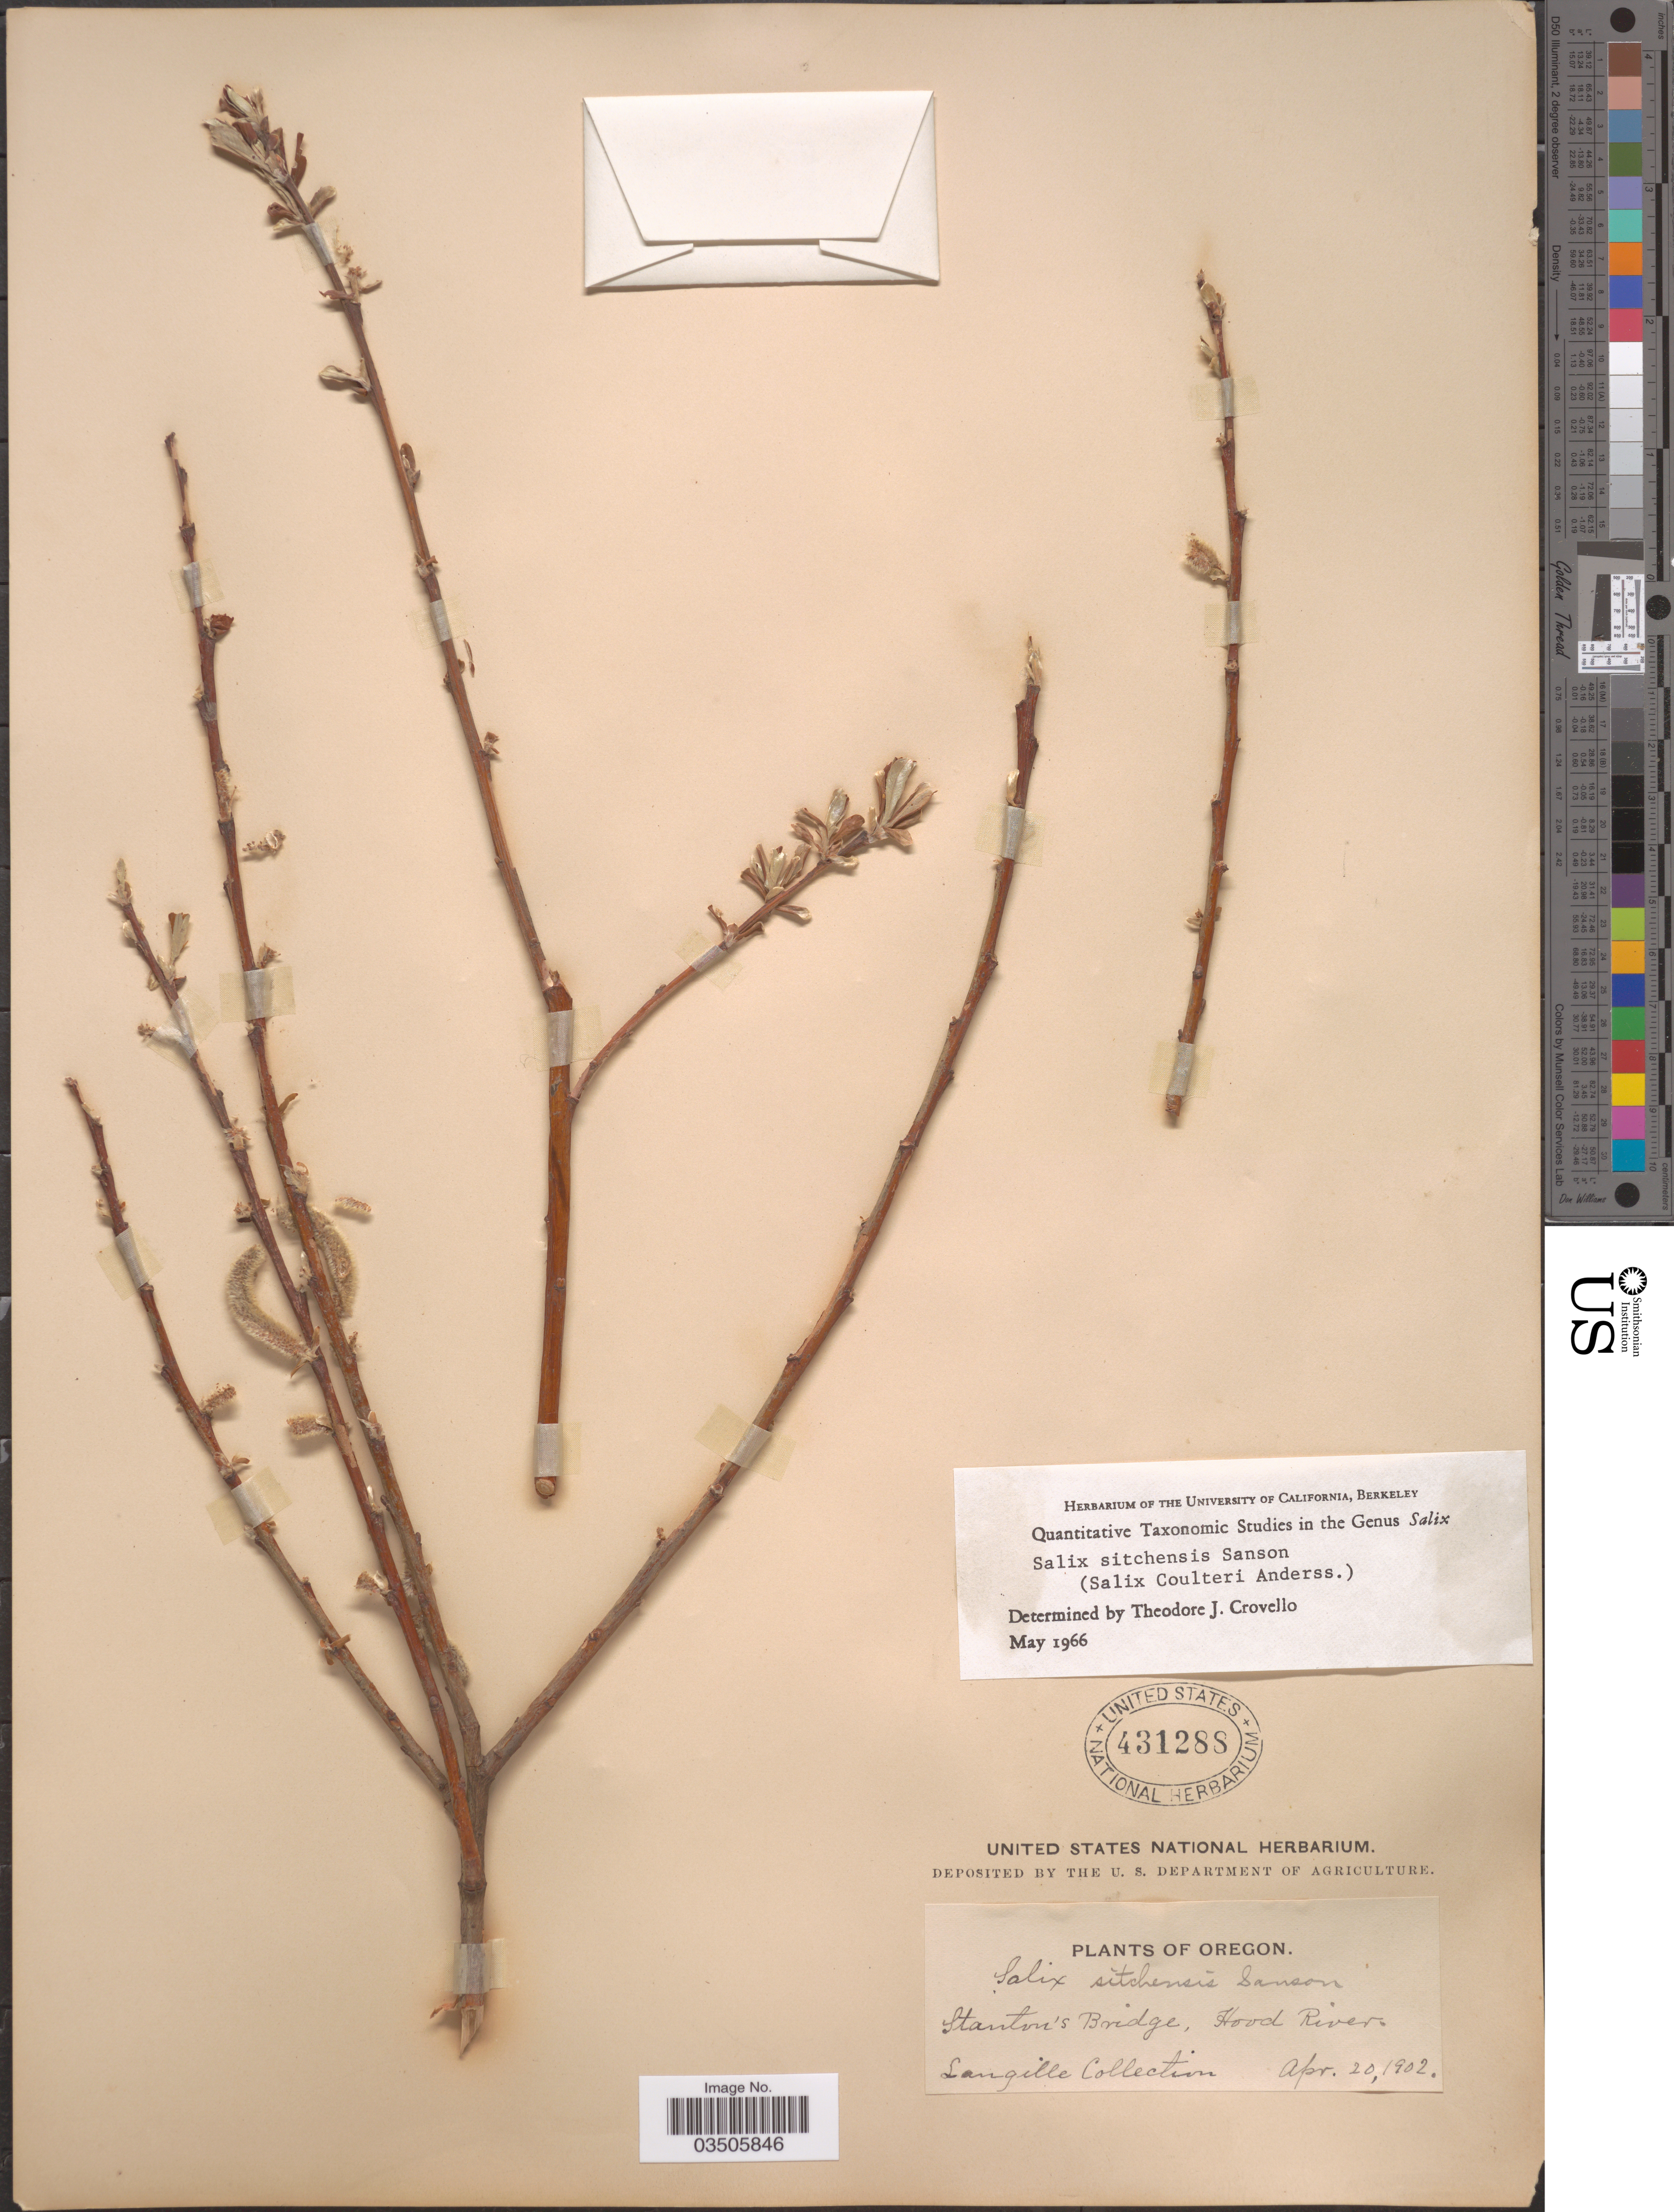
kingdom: Plantae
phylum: Tracheophyta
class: Magnoliopsida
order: Malpighiales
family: Salicaceae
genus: Salix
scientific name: Salix sitchensis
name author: Sanson ex Bong.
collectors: H. Langille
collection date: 1902-04-20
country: United States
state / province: Oregon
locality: Stanton's Bridge, Hood River.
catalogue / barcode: US 431288